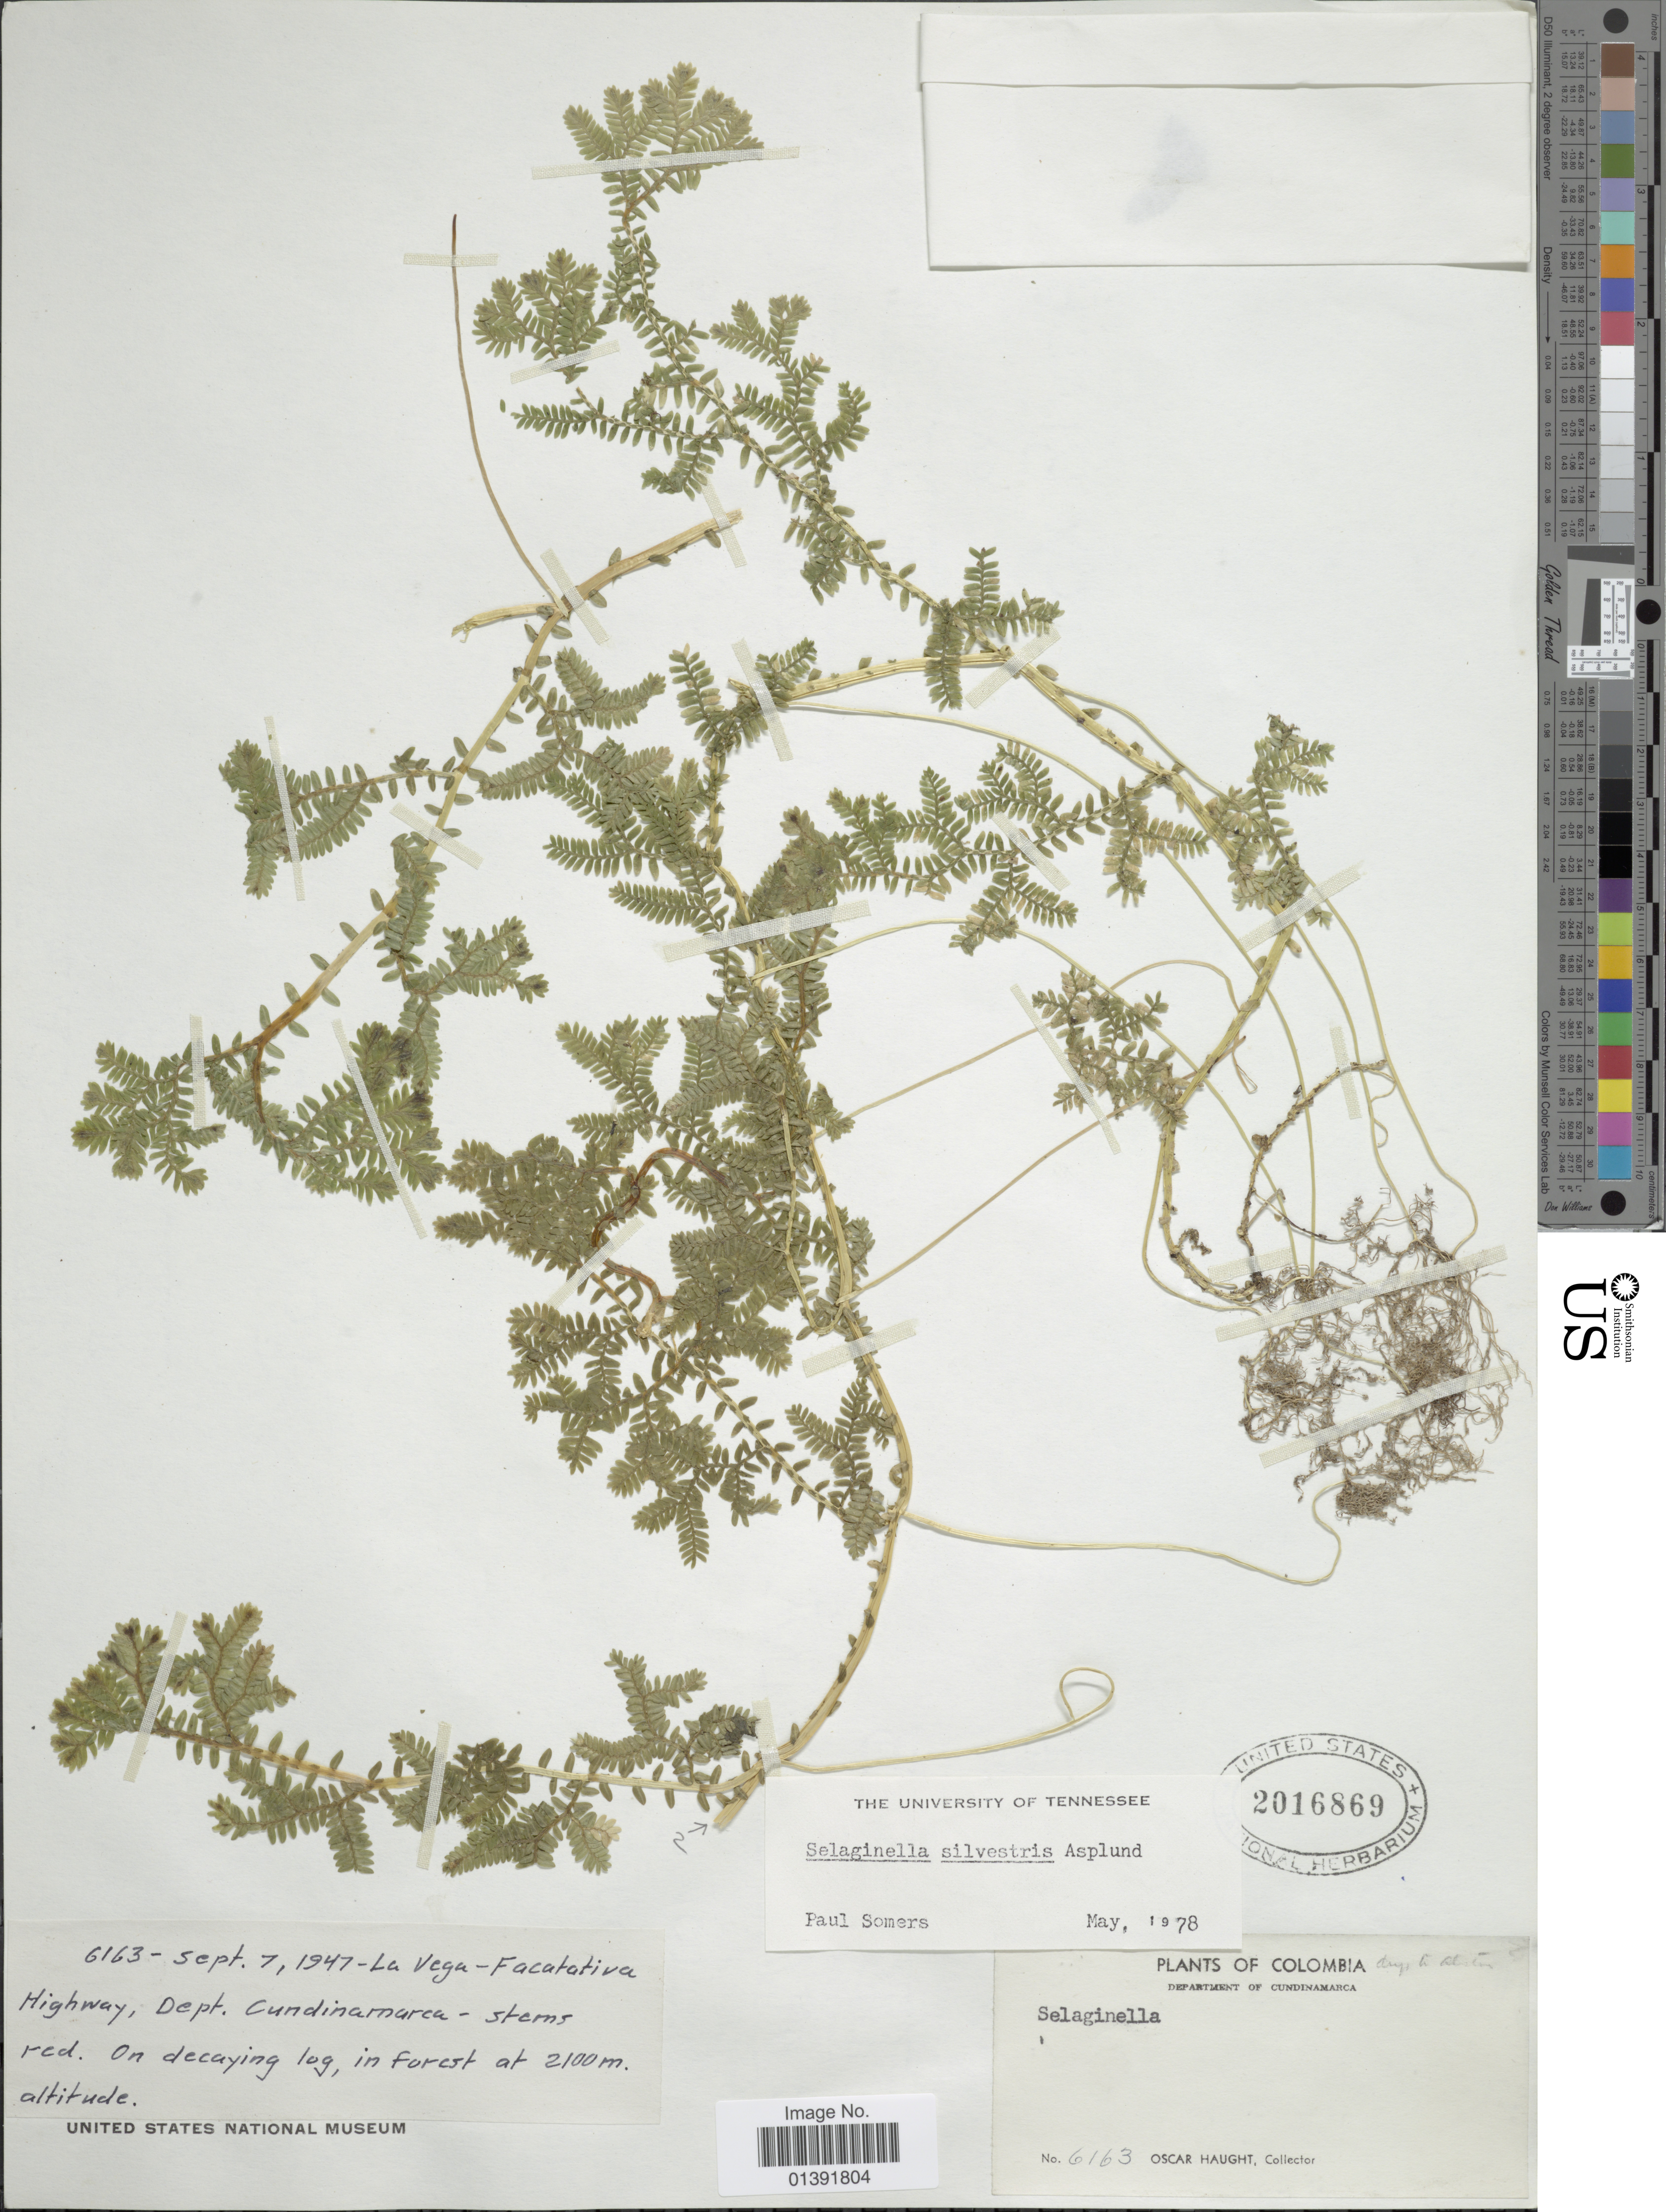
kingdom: Plantae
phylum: Tracheophyta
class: Lycopodiopsida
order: Selaginellales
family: Selaginellaceae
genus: Selaginella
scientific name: Selaginella silvestris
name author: Aspl.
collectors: O. L. Haught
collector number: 6163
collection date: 1947-09-07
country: Colombia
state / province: Cundinamarca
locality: La Vega-Facatativa Highway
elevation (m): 2100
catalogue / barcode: US 2016869